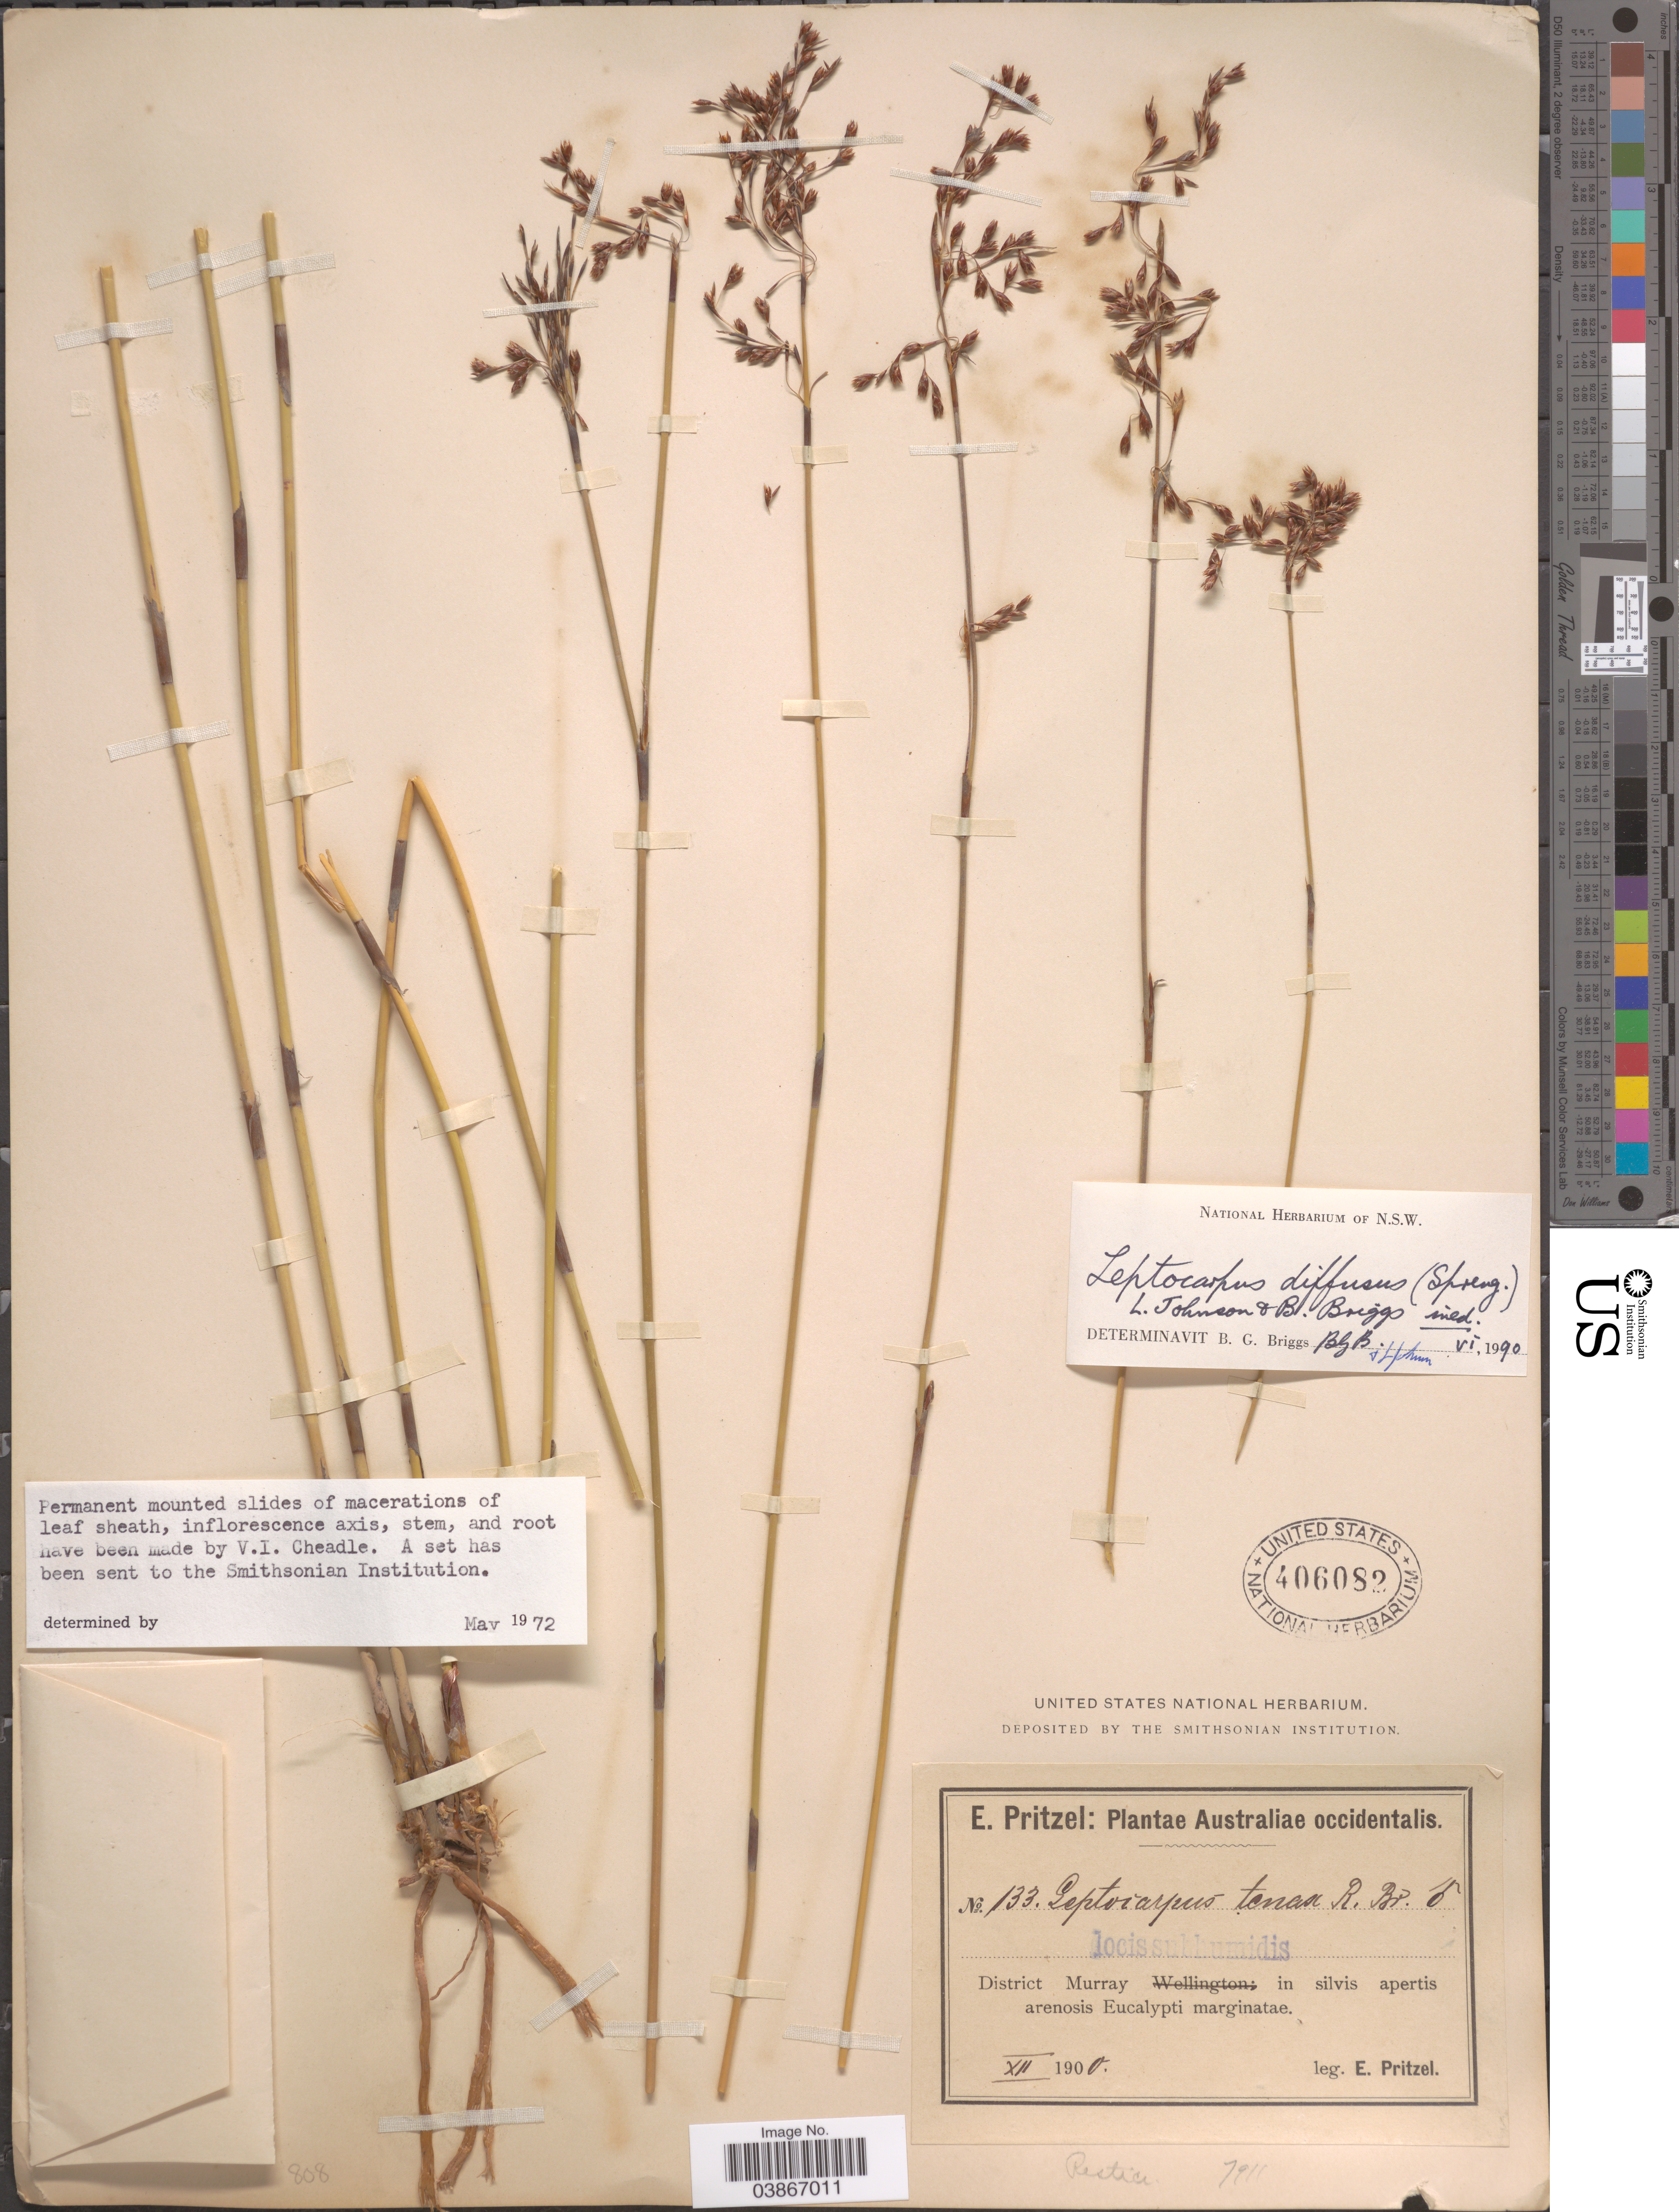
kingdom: Plantae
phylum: Tracheophyta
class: Liliopsida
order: Poales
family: Restionaceae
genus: Leptocarpus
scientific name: Leptocarpus diffusus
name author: (Spreng.) B.G. Briggs & L.A.S. Johnson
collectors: E. G. Pritzel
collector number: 133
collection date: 1900-12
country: Australia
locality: Australiae occidentalis. District Murray; in silvis apertis arenosis Eucalypti marginatae. Locis subhumidis.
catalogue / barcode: US 406082